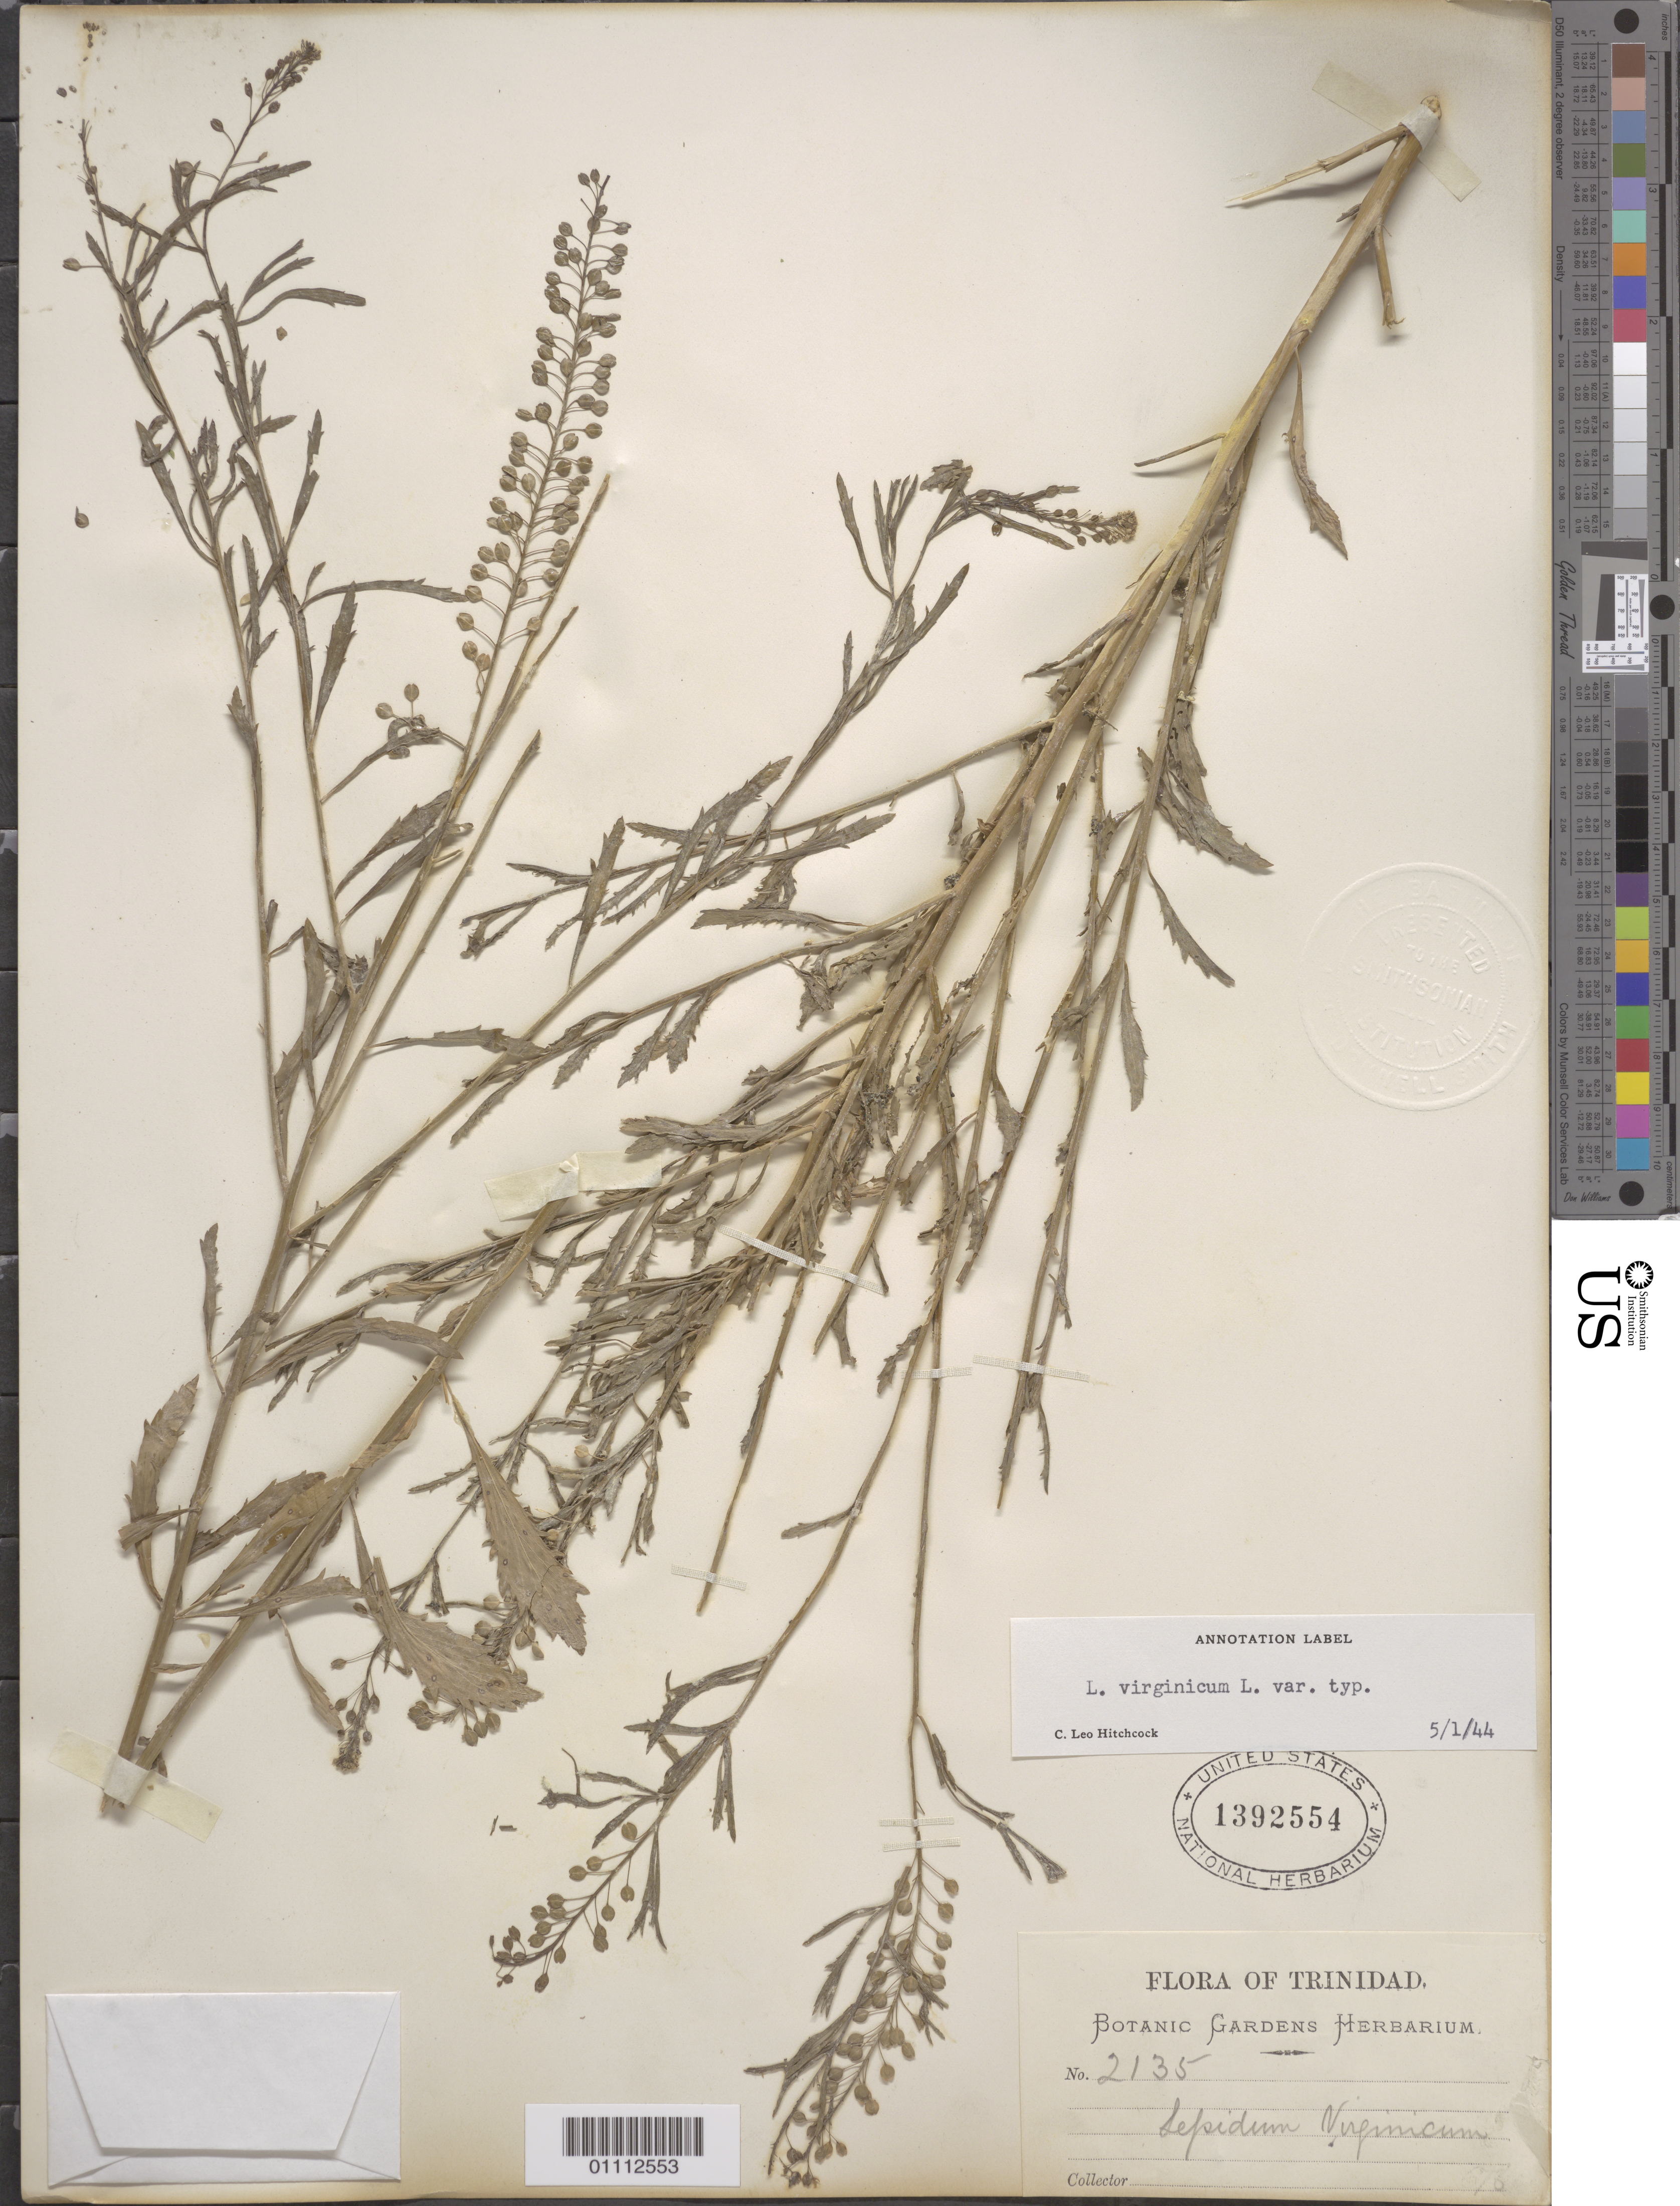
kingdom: Plantae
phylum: Tracheophyta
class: Magnoliopsida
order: Brassicales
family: Brassicaceae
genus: Lepidium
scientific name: Lepidium virginicum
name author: L.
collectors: C. L. Hitchcock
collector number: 2135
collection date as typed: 01 May 1944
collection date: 1944-05-01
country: Trinidad and Tobago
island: Trinidad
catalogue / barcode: US 1392554